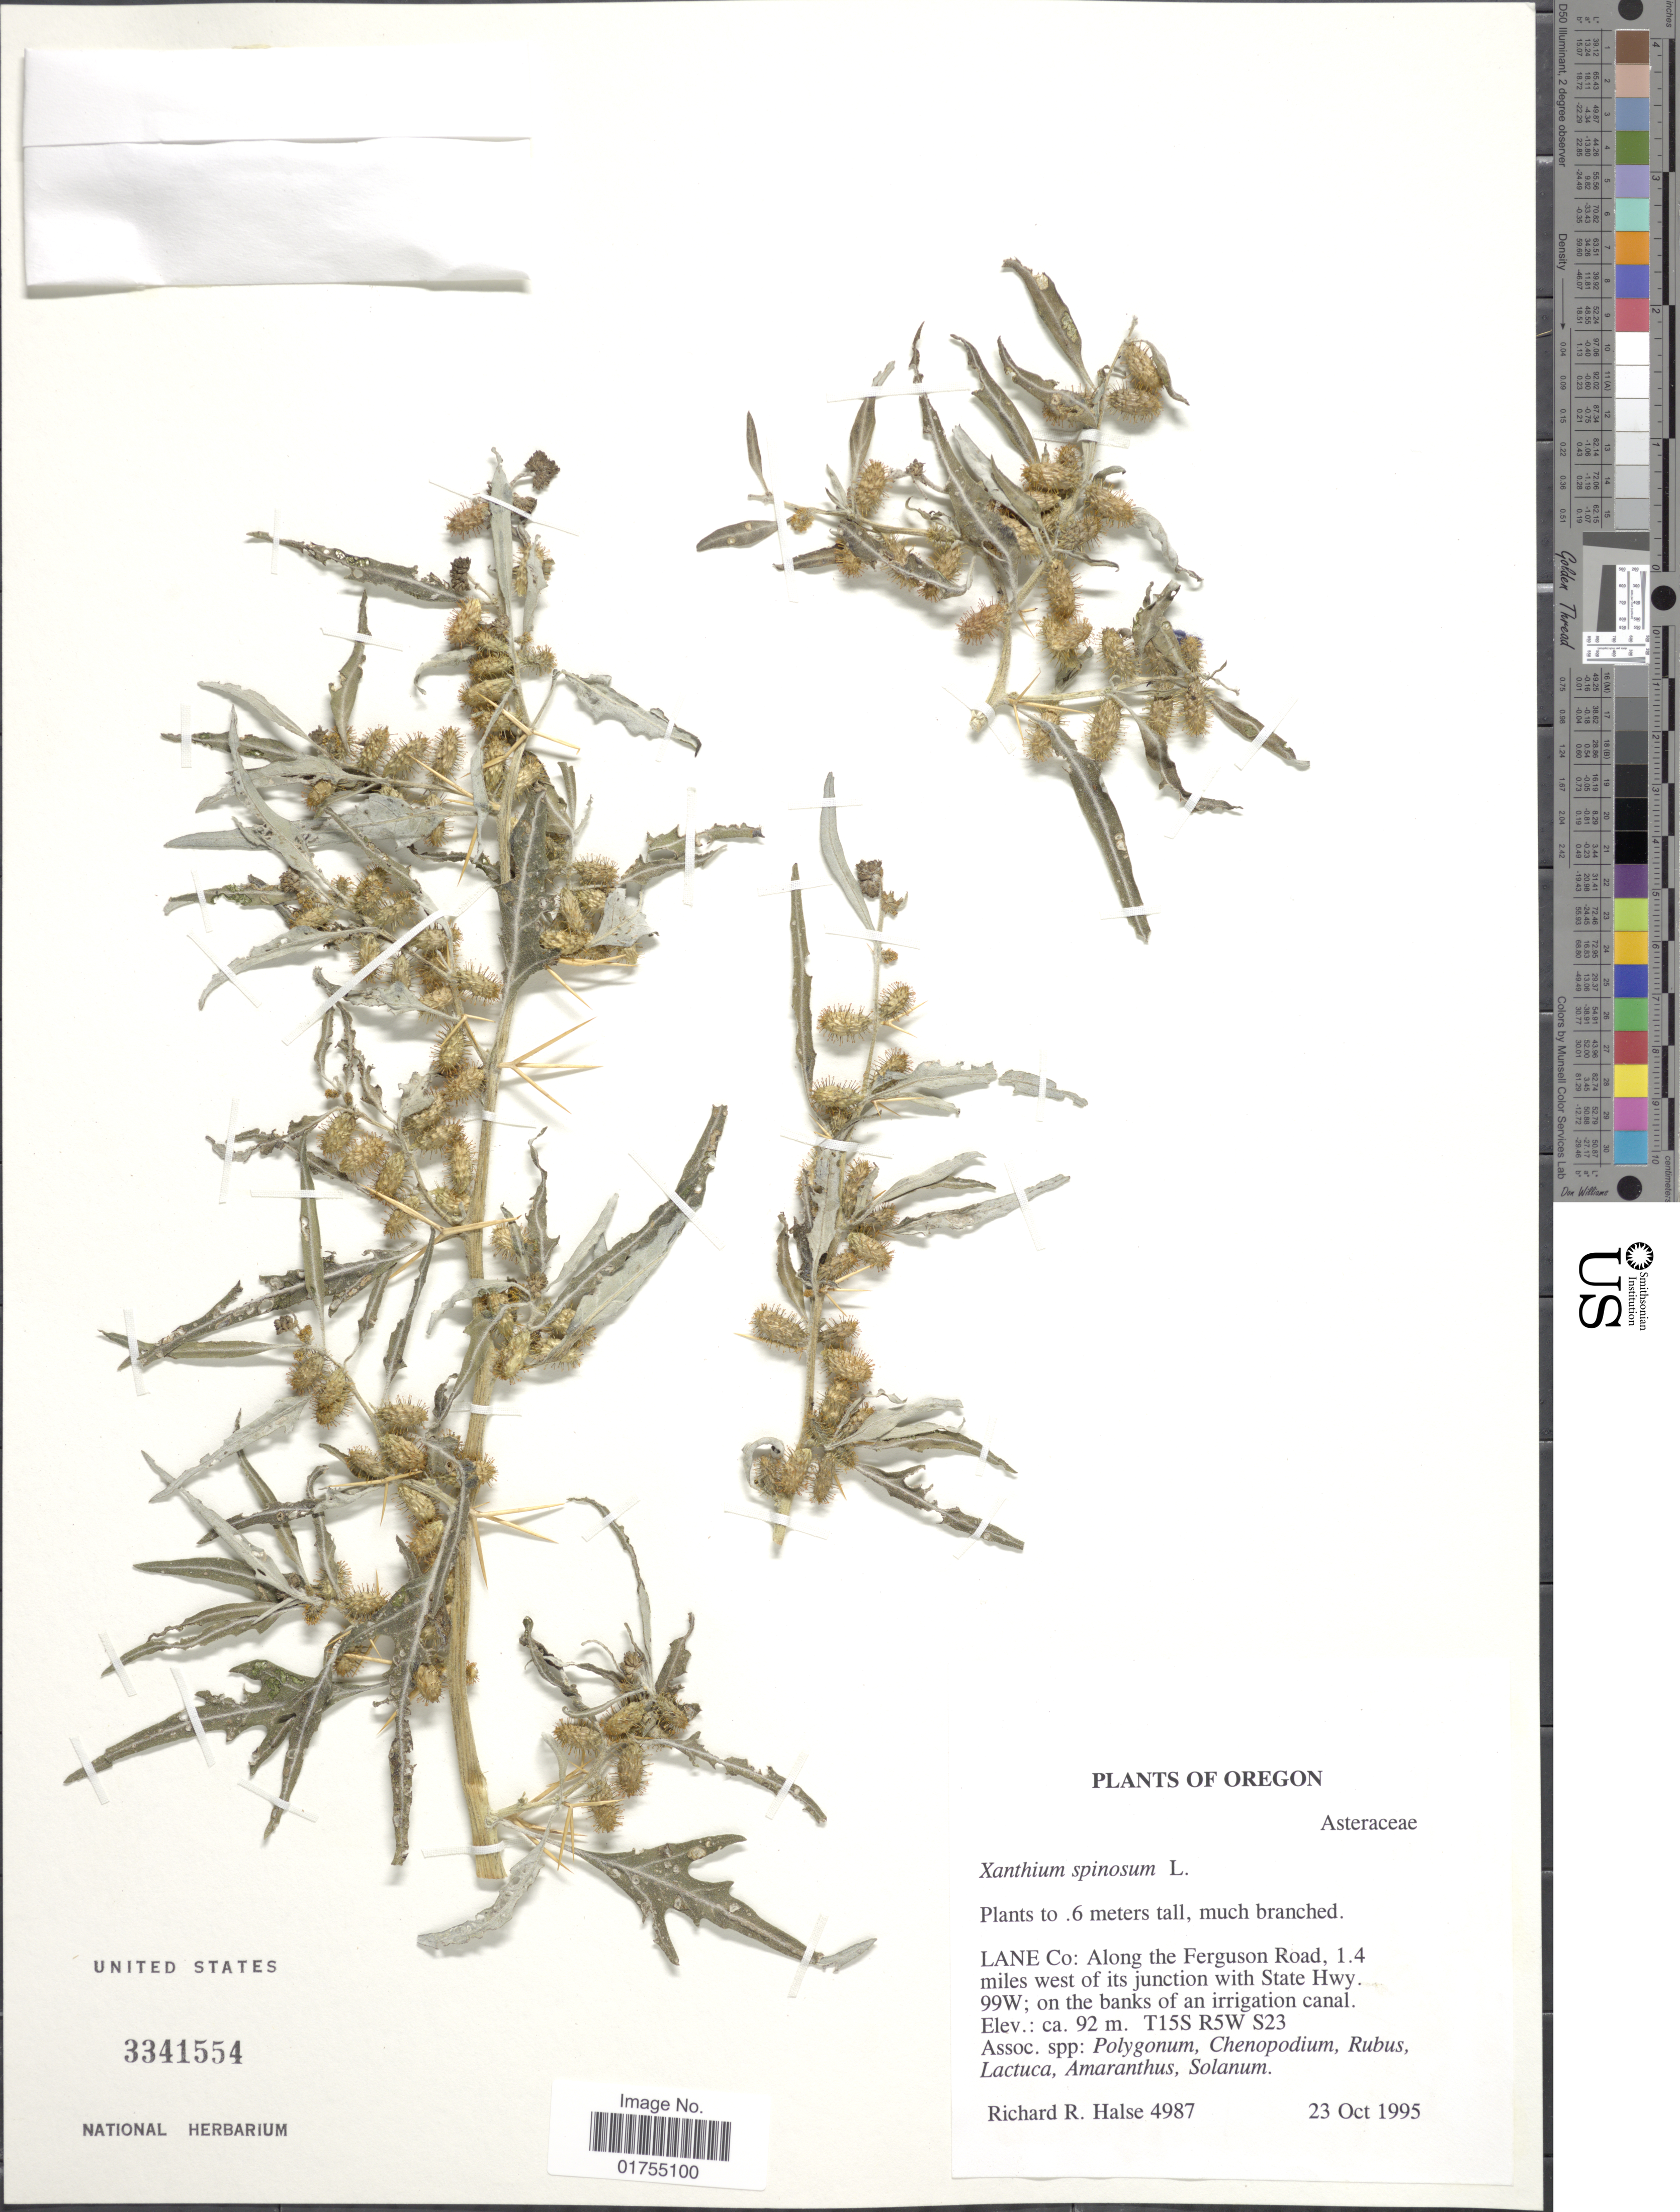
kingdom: Plantae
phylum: Tracheophyta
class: Magnoliopsida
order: Asterales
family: Asteraceae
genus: Xanthium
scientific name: Xanthium spinosum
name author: L.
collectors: R. Halse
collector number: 4987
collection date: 1995-10-23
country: United States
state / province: Oregon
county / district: Lane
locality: Lane Co.: Along Ferguson Road, 1.4 miles west of its junction with State Hwy 997. T15S R5W S23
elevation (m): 92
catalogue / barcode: US 3341554